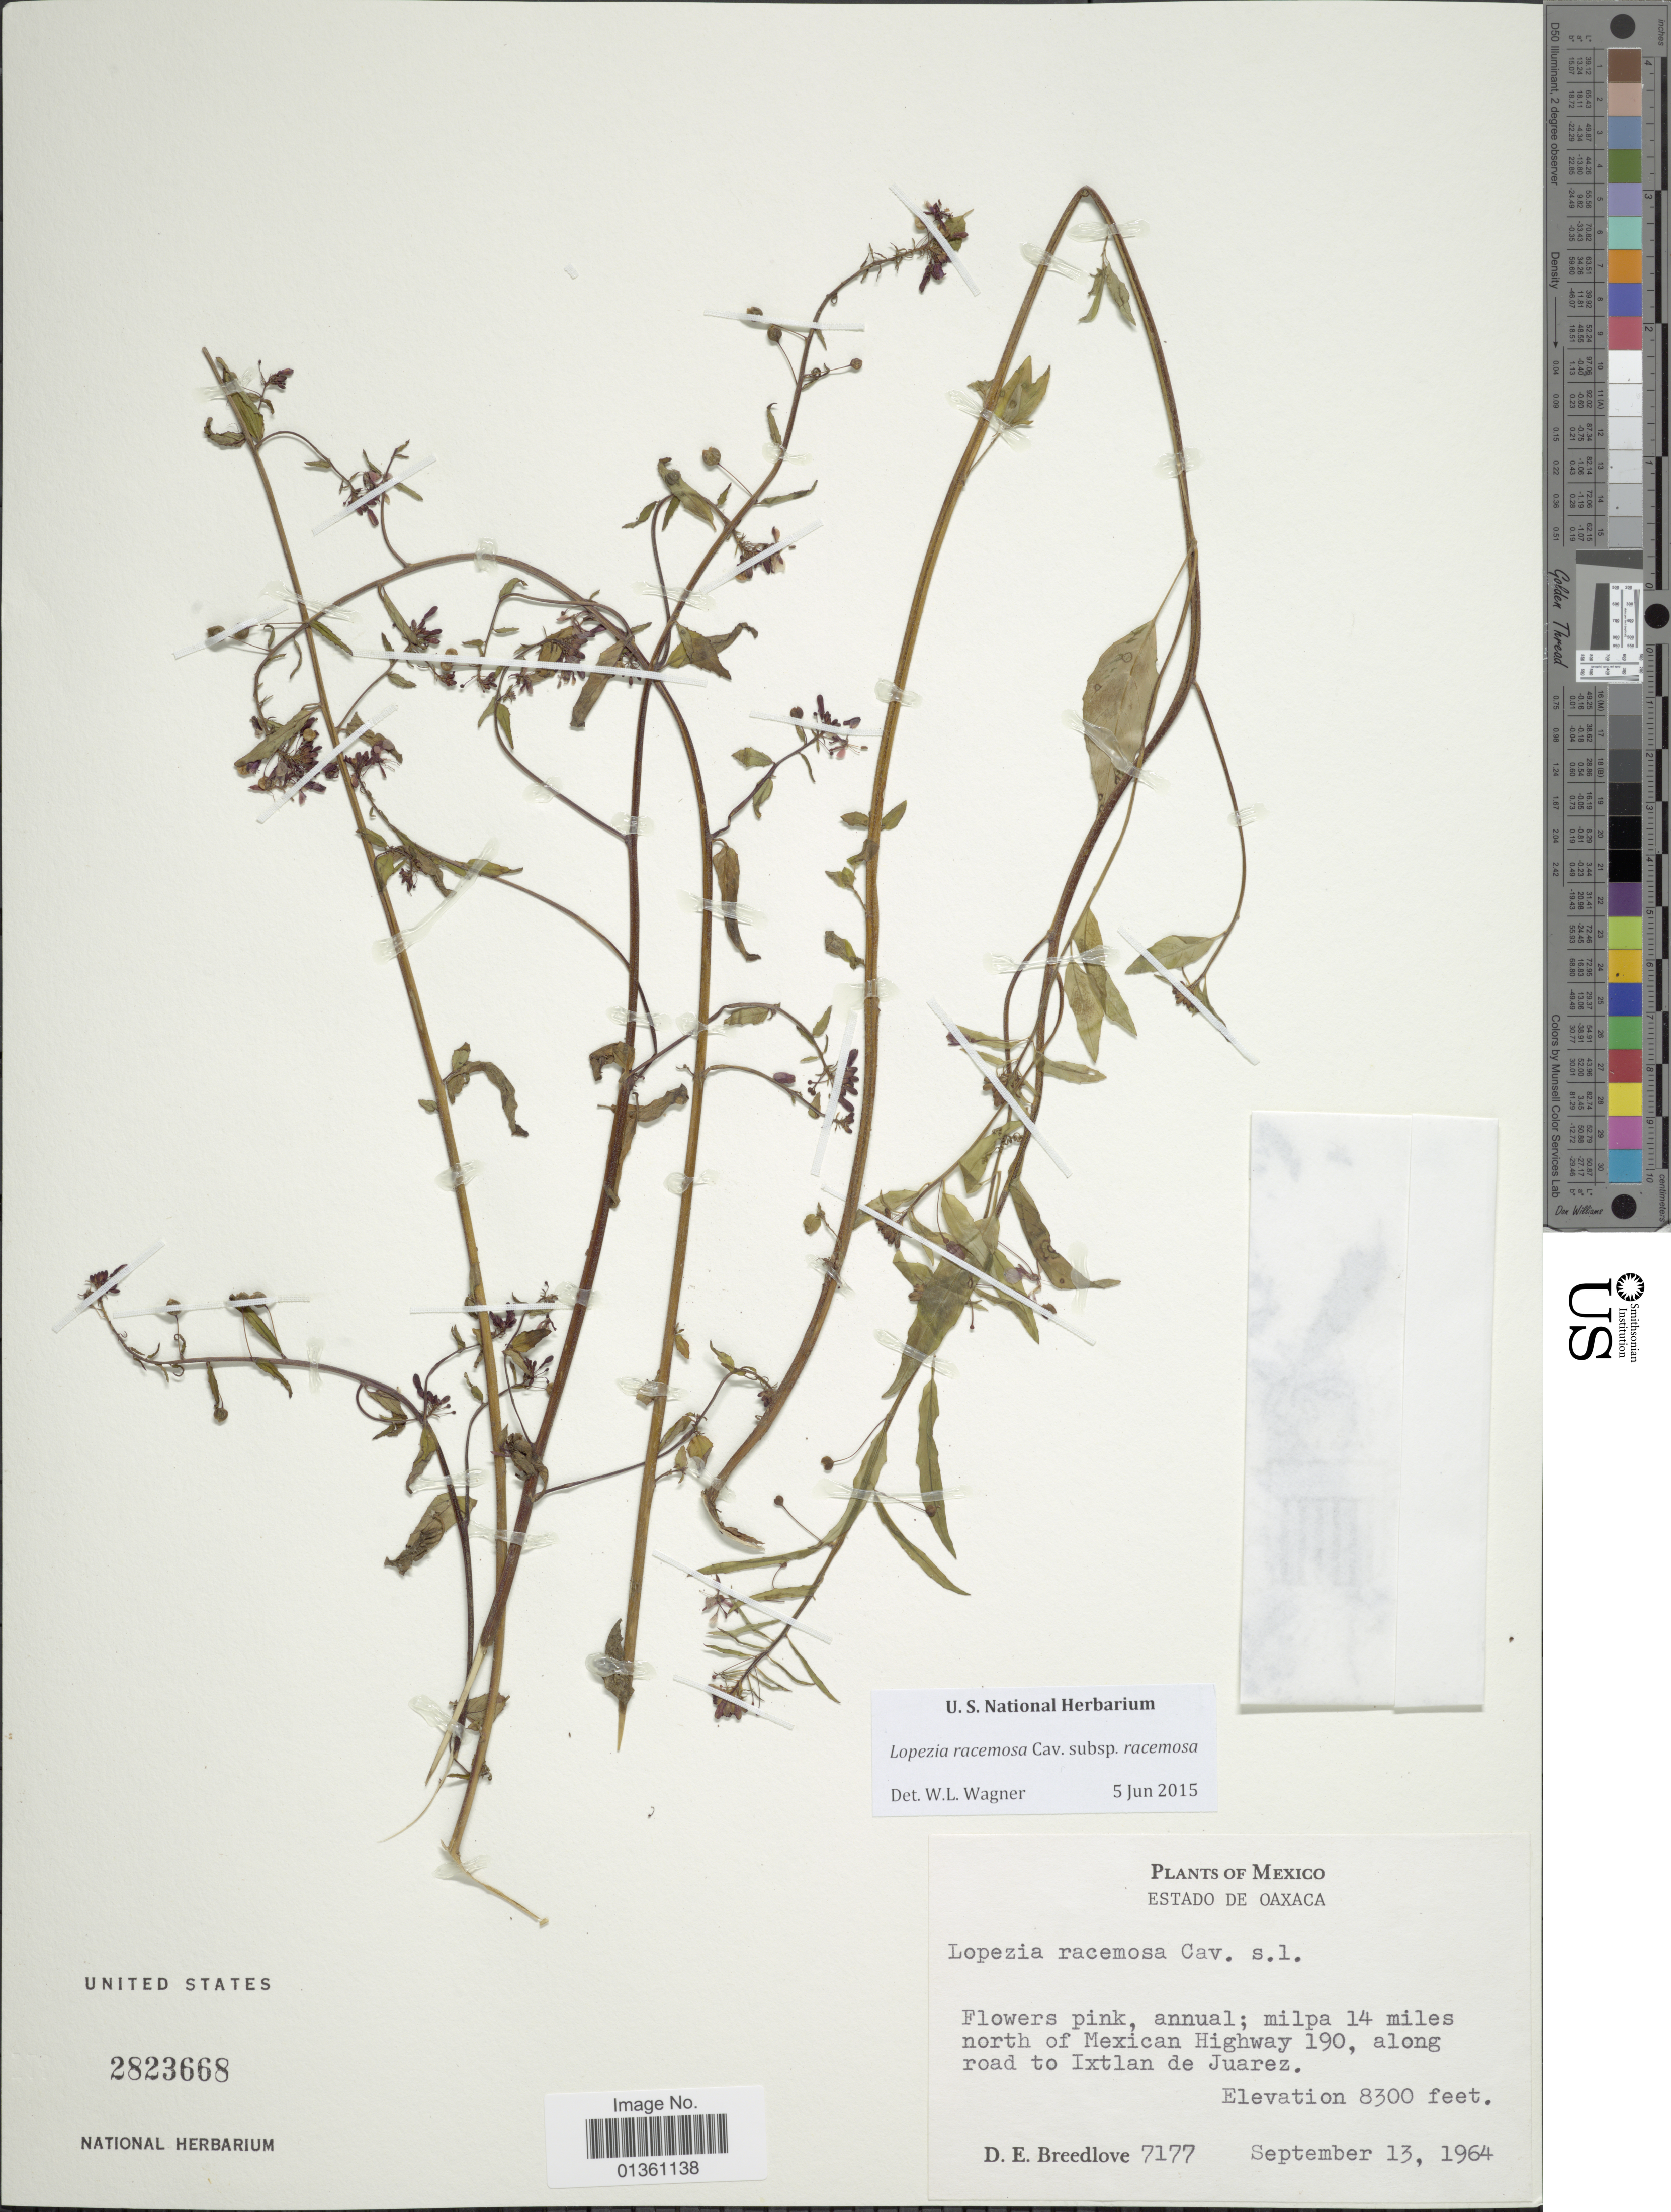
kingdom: Plantae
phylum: Tracheophyta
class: Magnoliopsida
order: Myrtales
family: Onagraceae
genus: Lopezia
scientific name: Lopezia racemosa subsp. racemosa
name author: Cav.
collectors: D. E. Breedlove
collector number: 7177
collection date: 1964-09-13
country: Mexico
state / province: Oaxaca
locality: Milpa 14 miles north of Mexican Highway 190, along road to Ixtlan de Juarez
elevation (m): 2530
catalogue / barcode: US 2823668